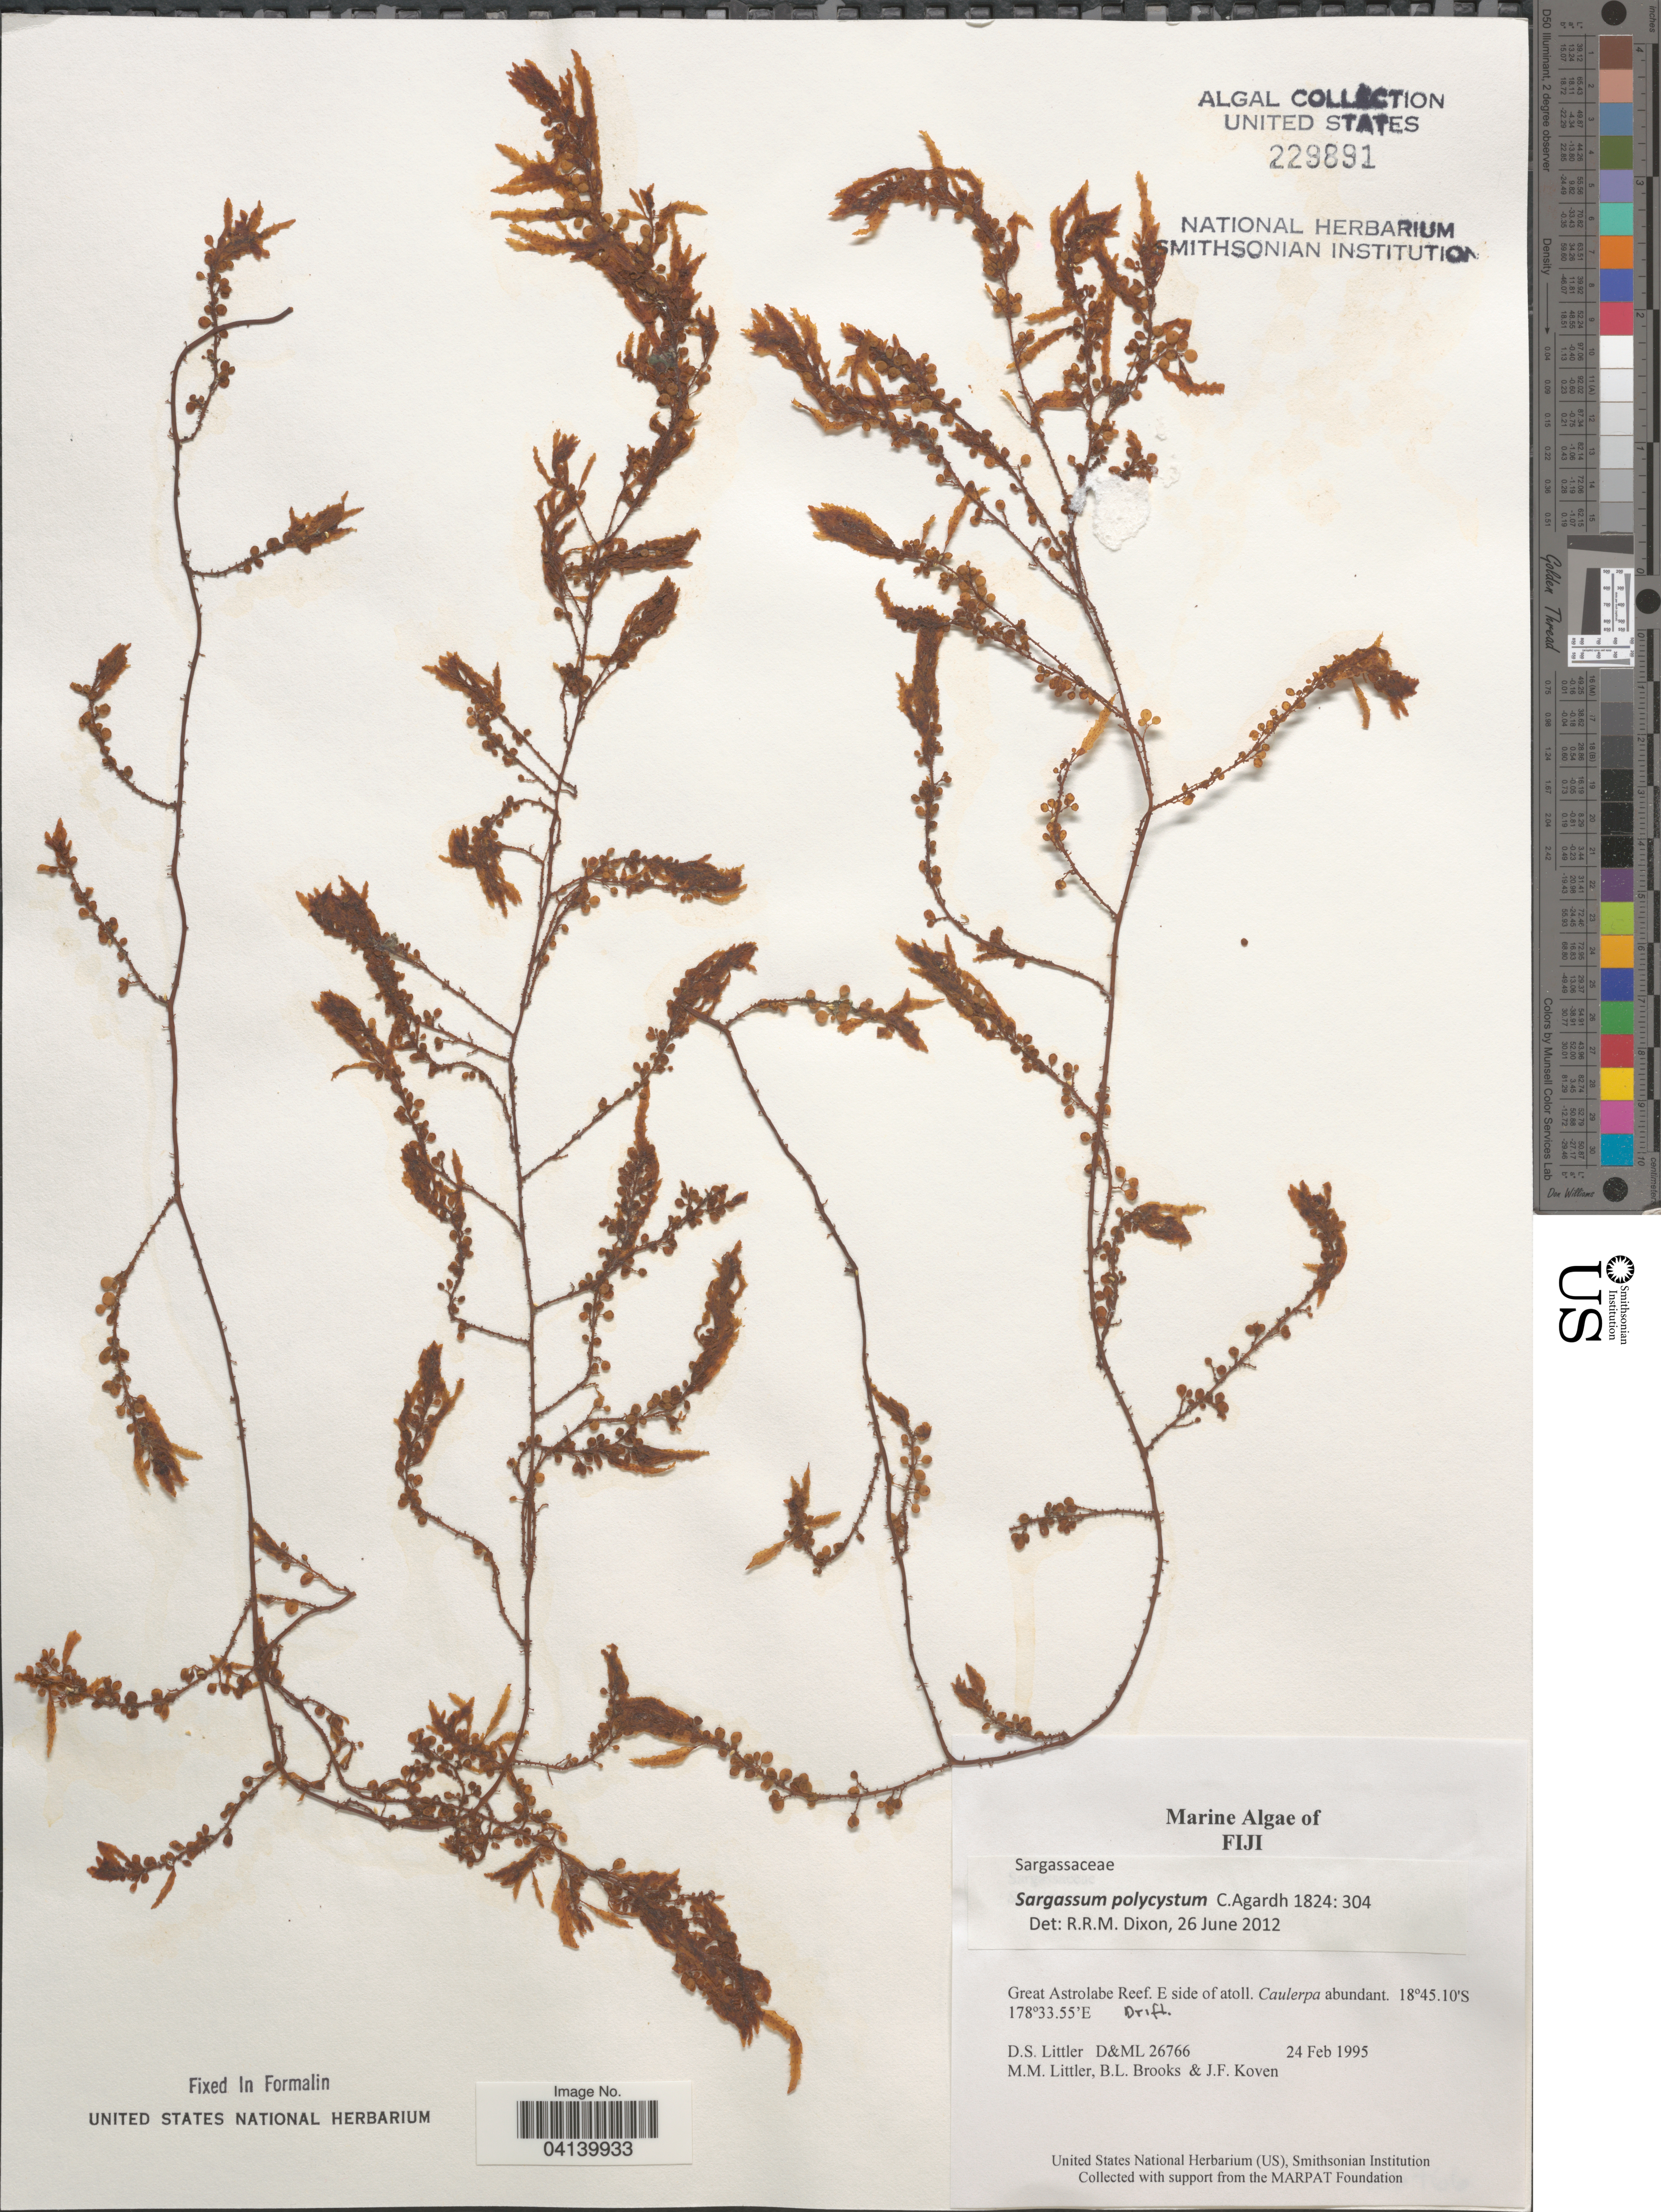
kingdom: Chromista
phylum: Ochrophyta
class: Phaeophyceae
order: Fucales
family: Sargassaceae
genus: Sargassum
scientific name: Sargassum polycystum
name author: C. Agardh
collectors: D. S. Littler, B. Brooks & J. Koven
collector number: D&ML 26766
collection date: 1995-02-24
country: Fiji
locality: Great Astrolabe Reef. E side of atoll.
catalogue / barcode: US 229891